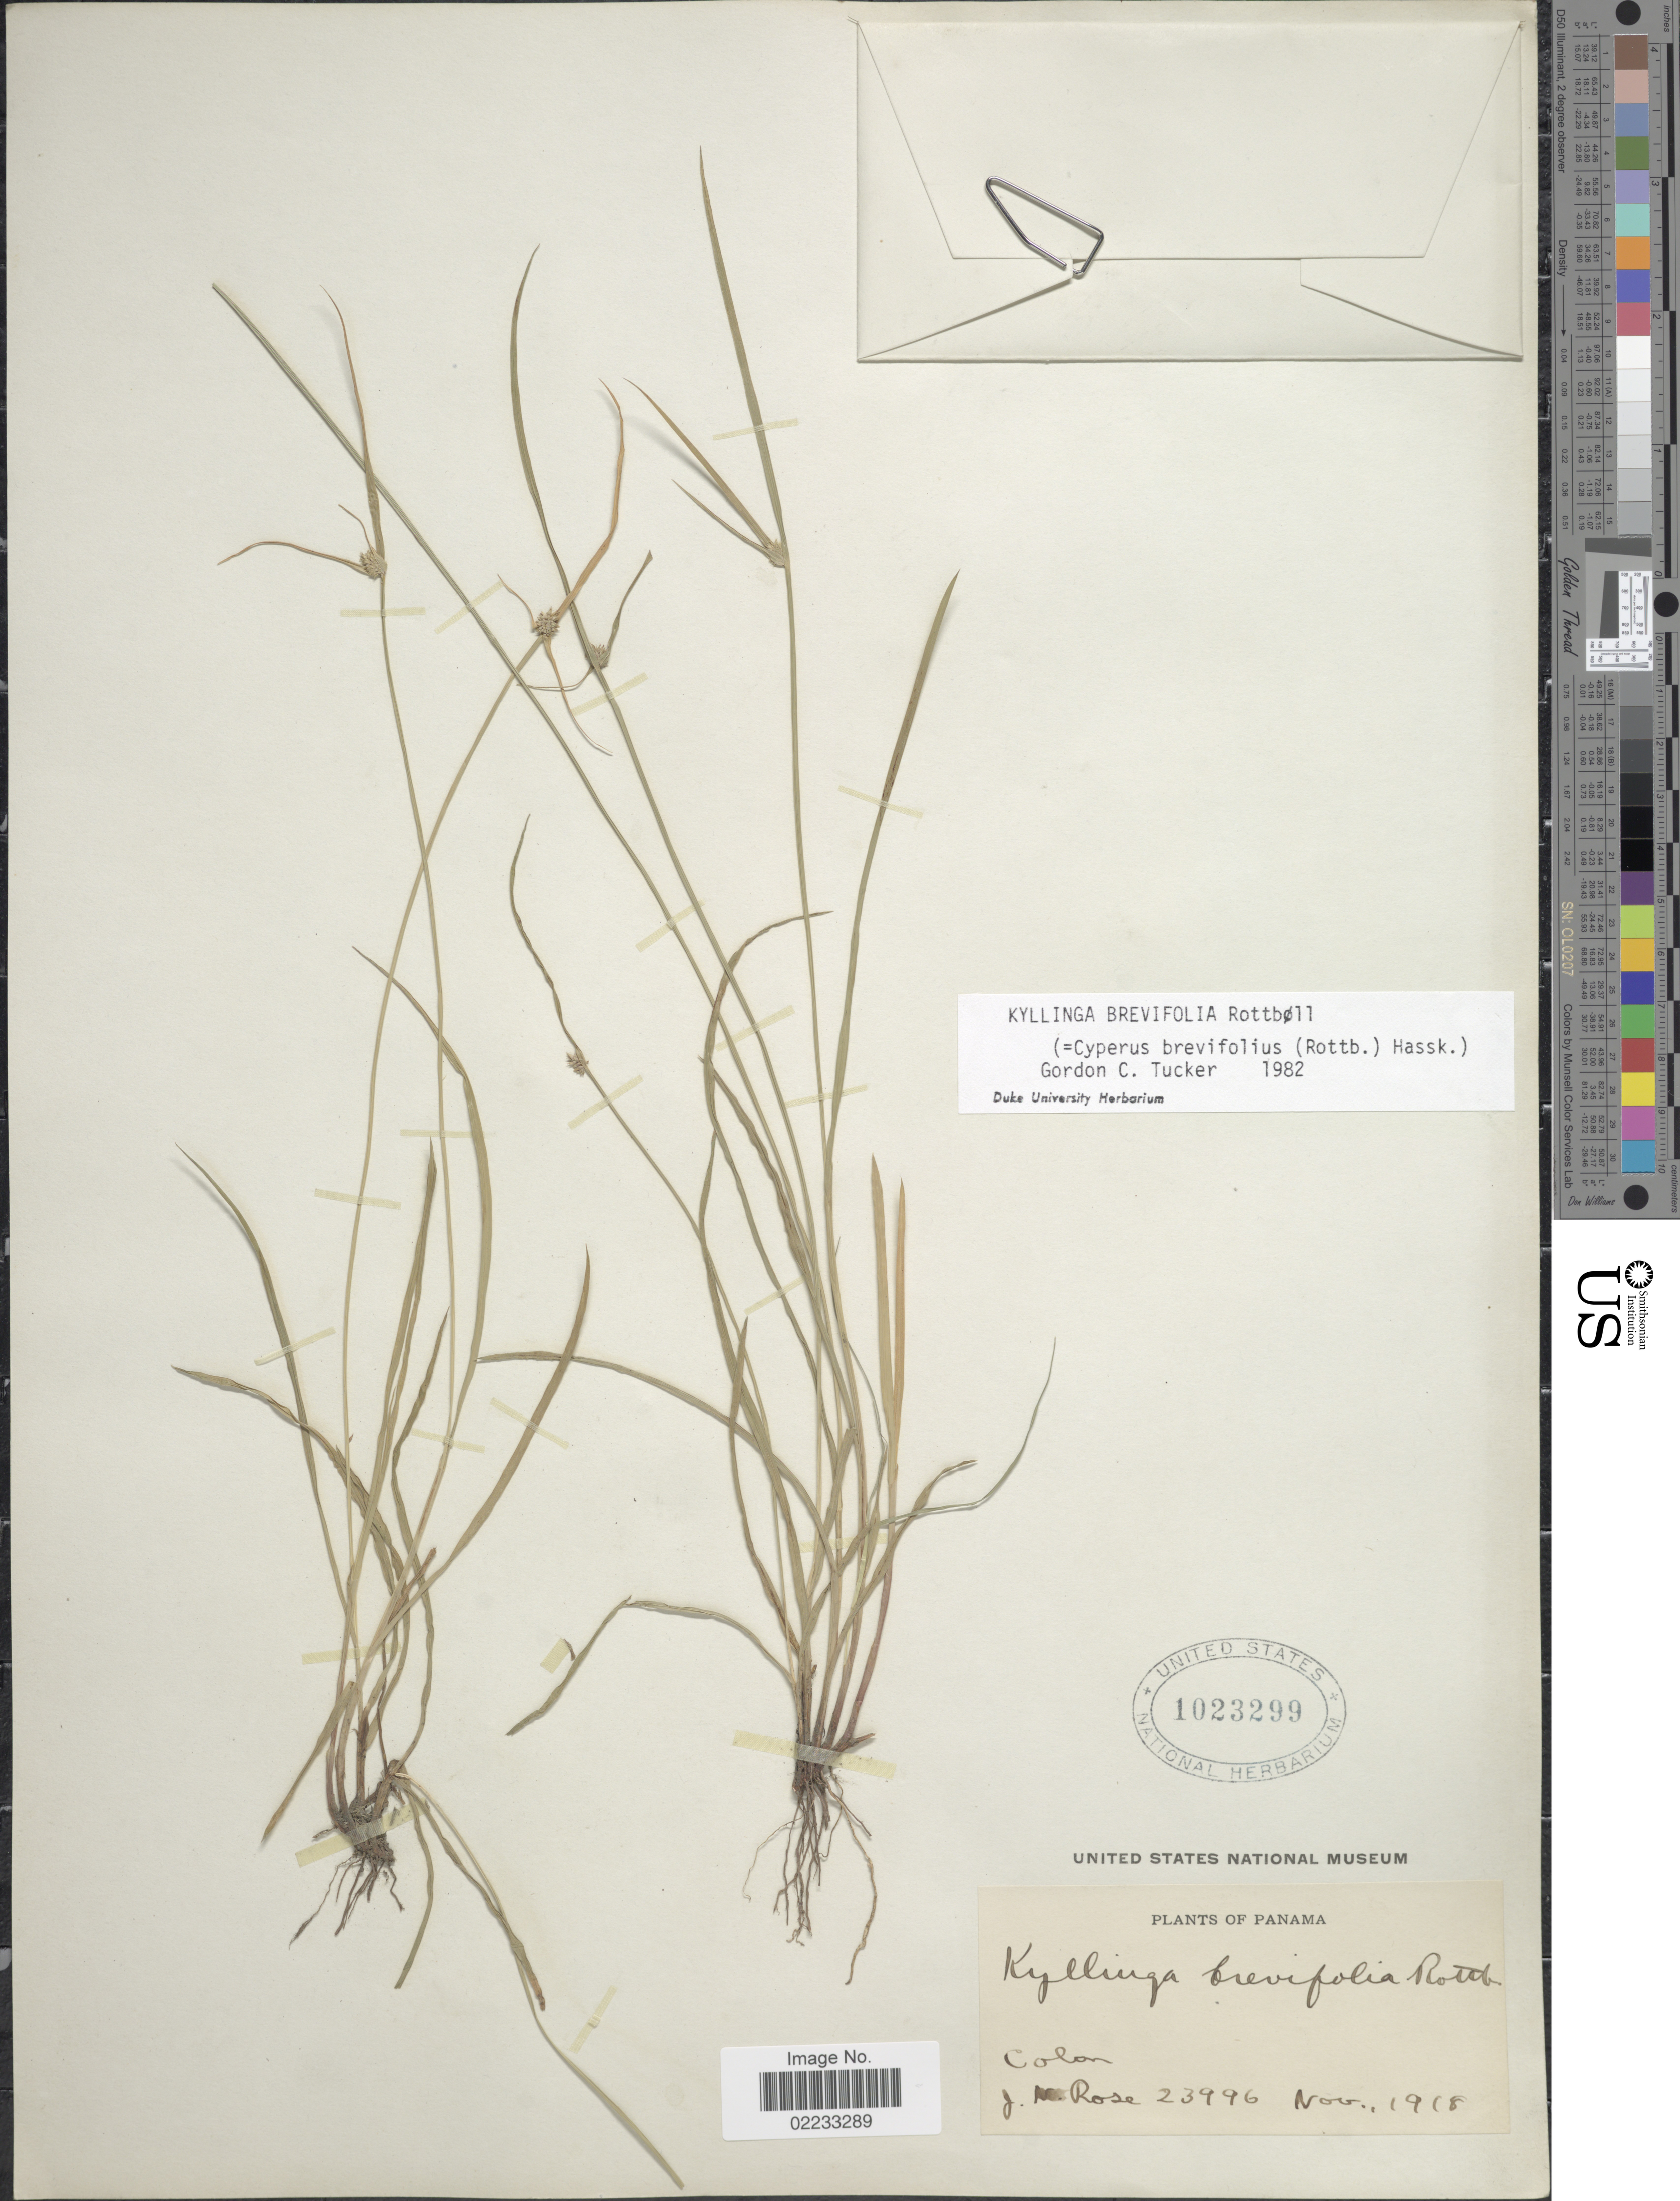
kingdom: Plantae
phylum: Tracheophyta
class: Liliopsida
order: Poales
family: Cyperaceae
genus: Cyperus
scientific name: Cyperus brevifolius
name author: (Rottb.) Hassk.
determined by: Strong, M. T., (US), Smithsonian Institution - National Museum of Natural History (UNITED STATES)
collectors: J. N. Rose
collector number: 23996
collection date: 1918-11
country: Panama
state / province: Colón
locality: Colon.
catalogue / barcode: US 1023299